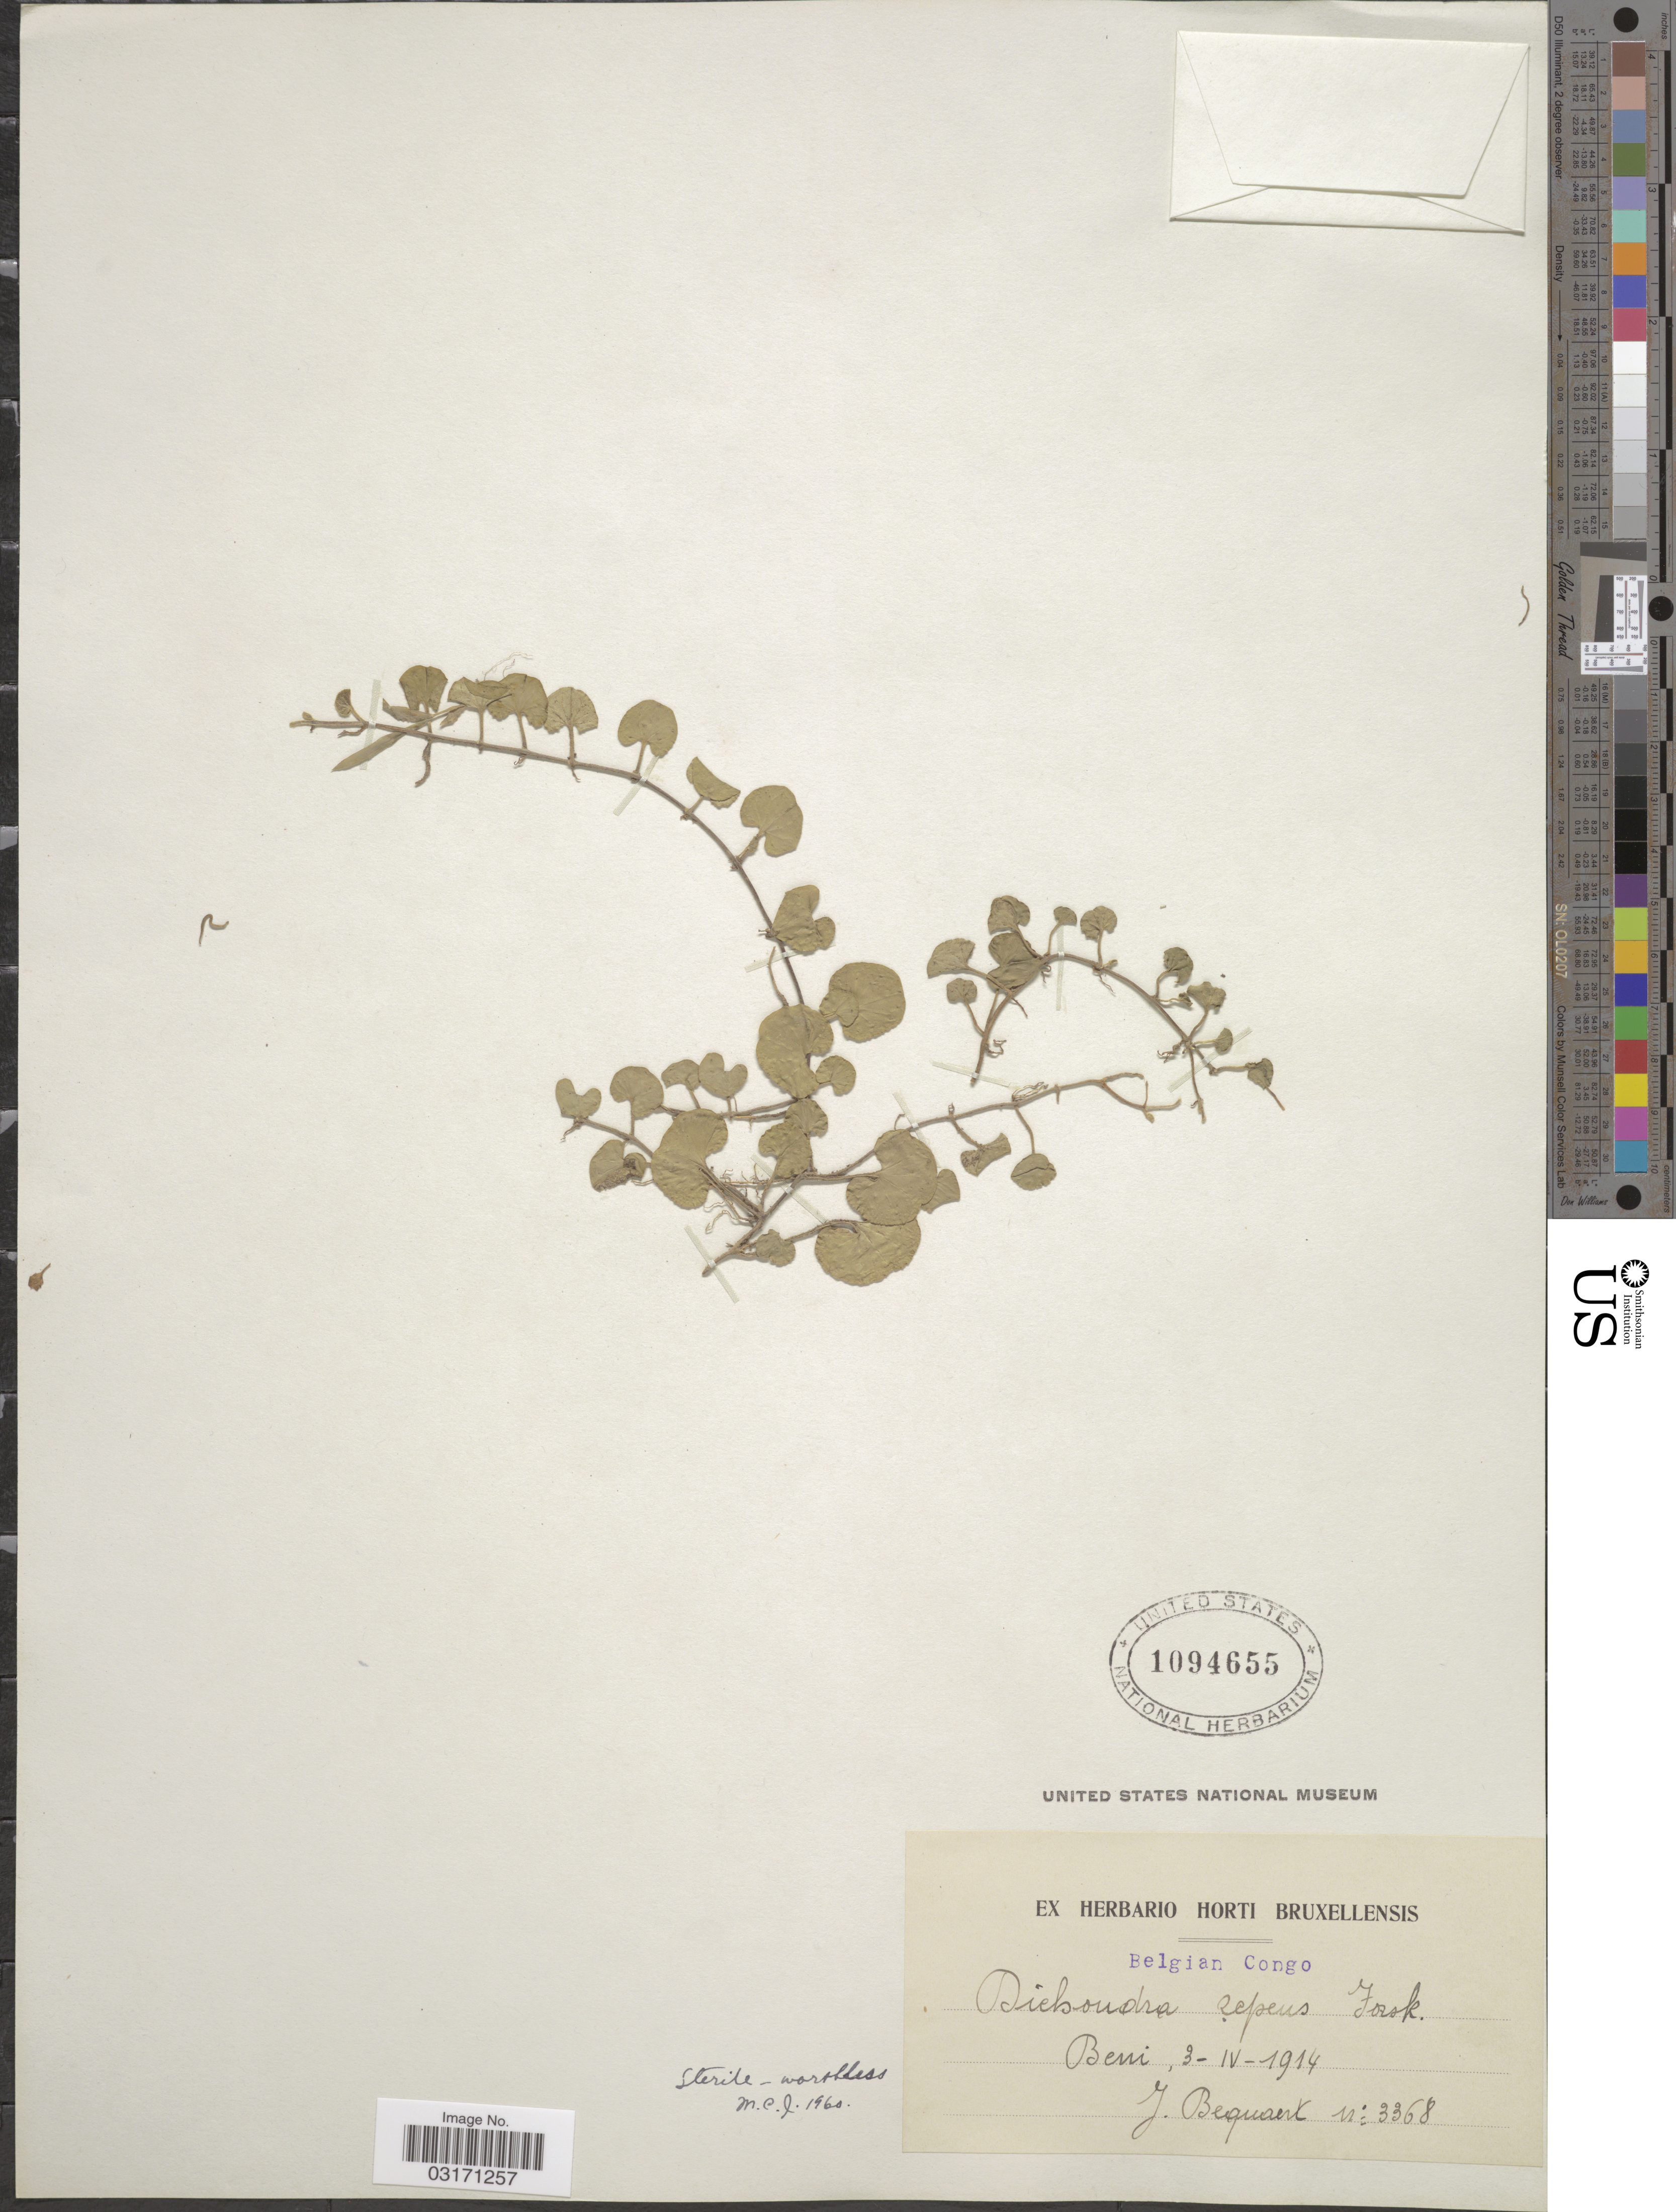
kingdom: Plantae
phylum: Tracheophyta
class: Magnoliopsida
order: Solanales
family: Convolvulaceae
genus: Dichondra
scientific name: Dichondra repens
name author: J.R. Forst. & G. Forst.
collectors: J. Bequaert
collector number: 3368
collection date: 1914-04-03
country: Congo, Democratic Republic of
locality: Beni.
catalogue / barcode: US 1094655